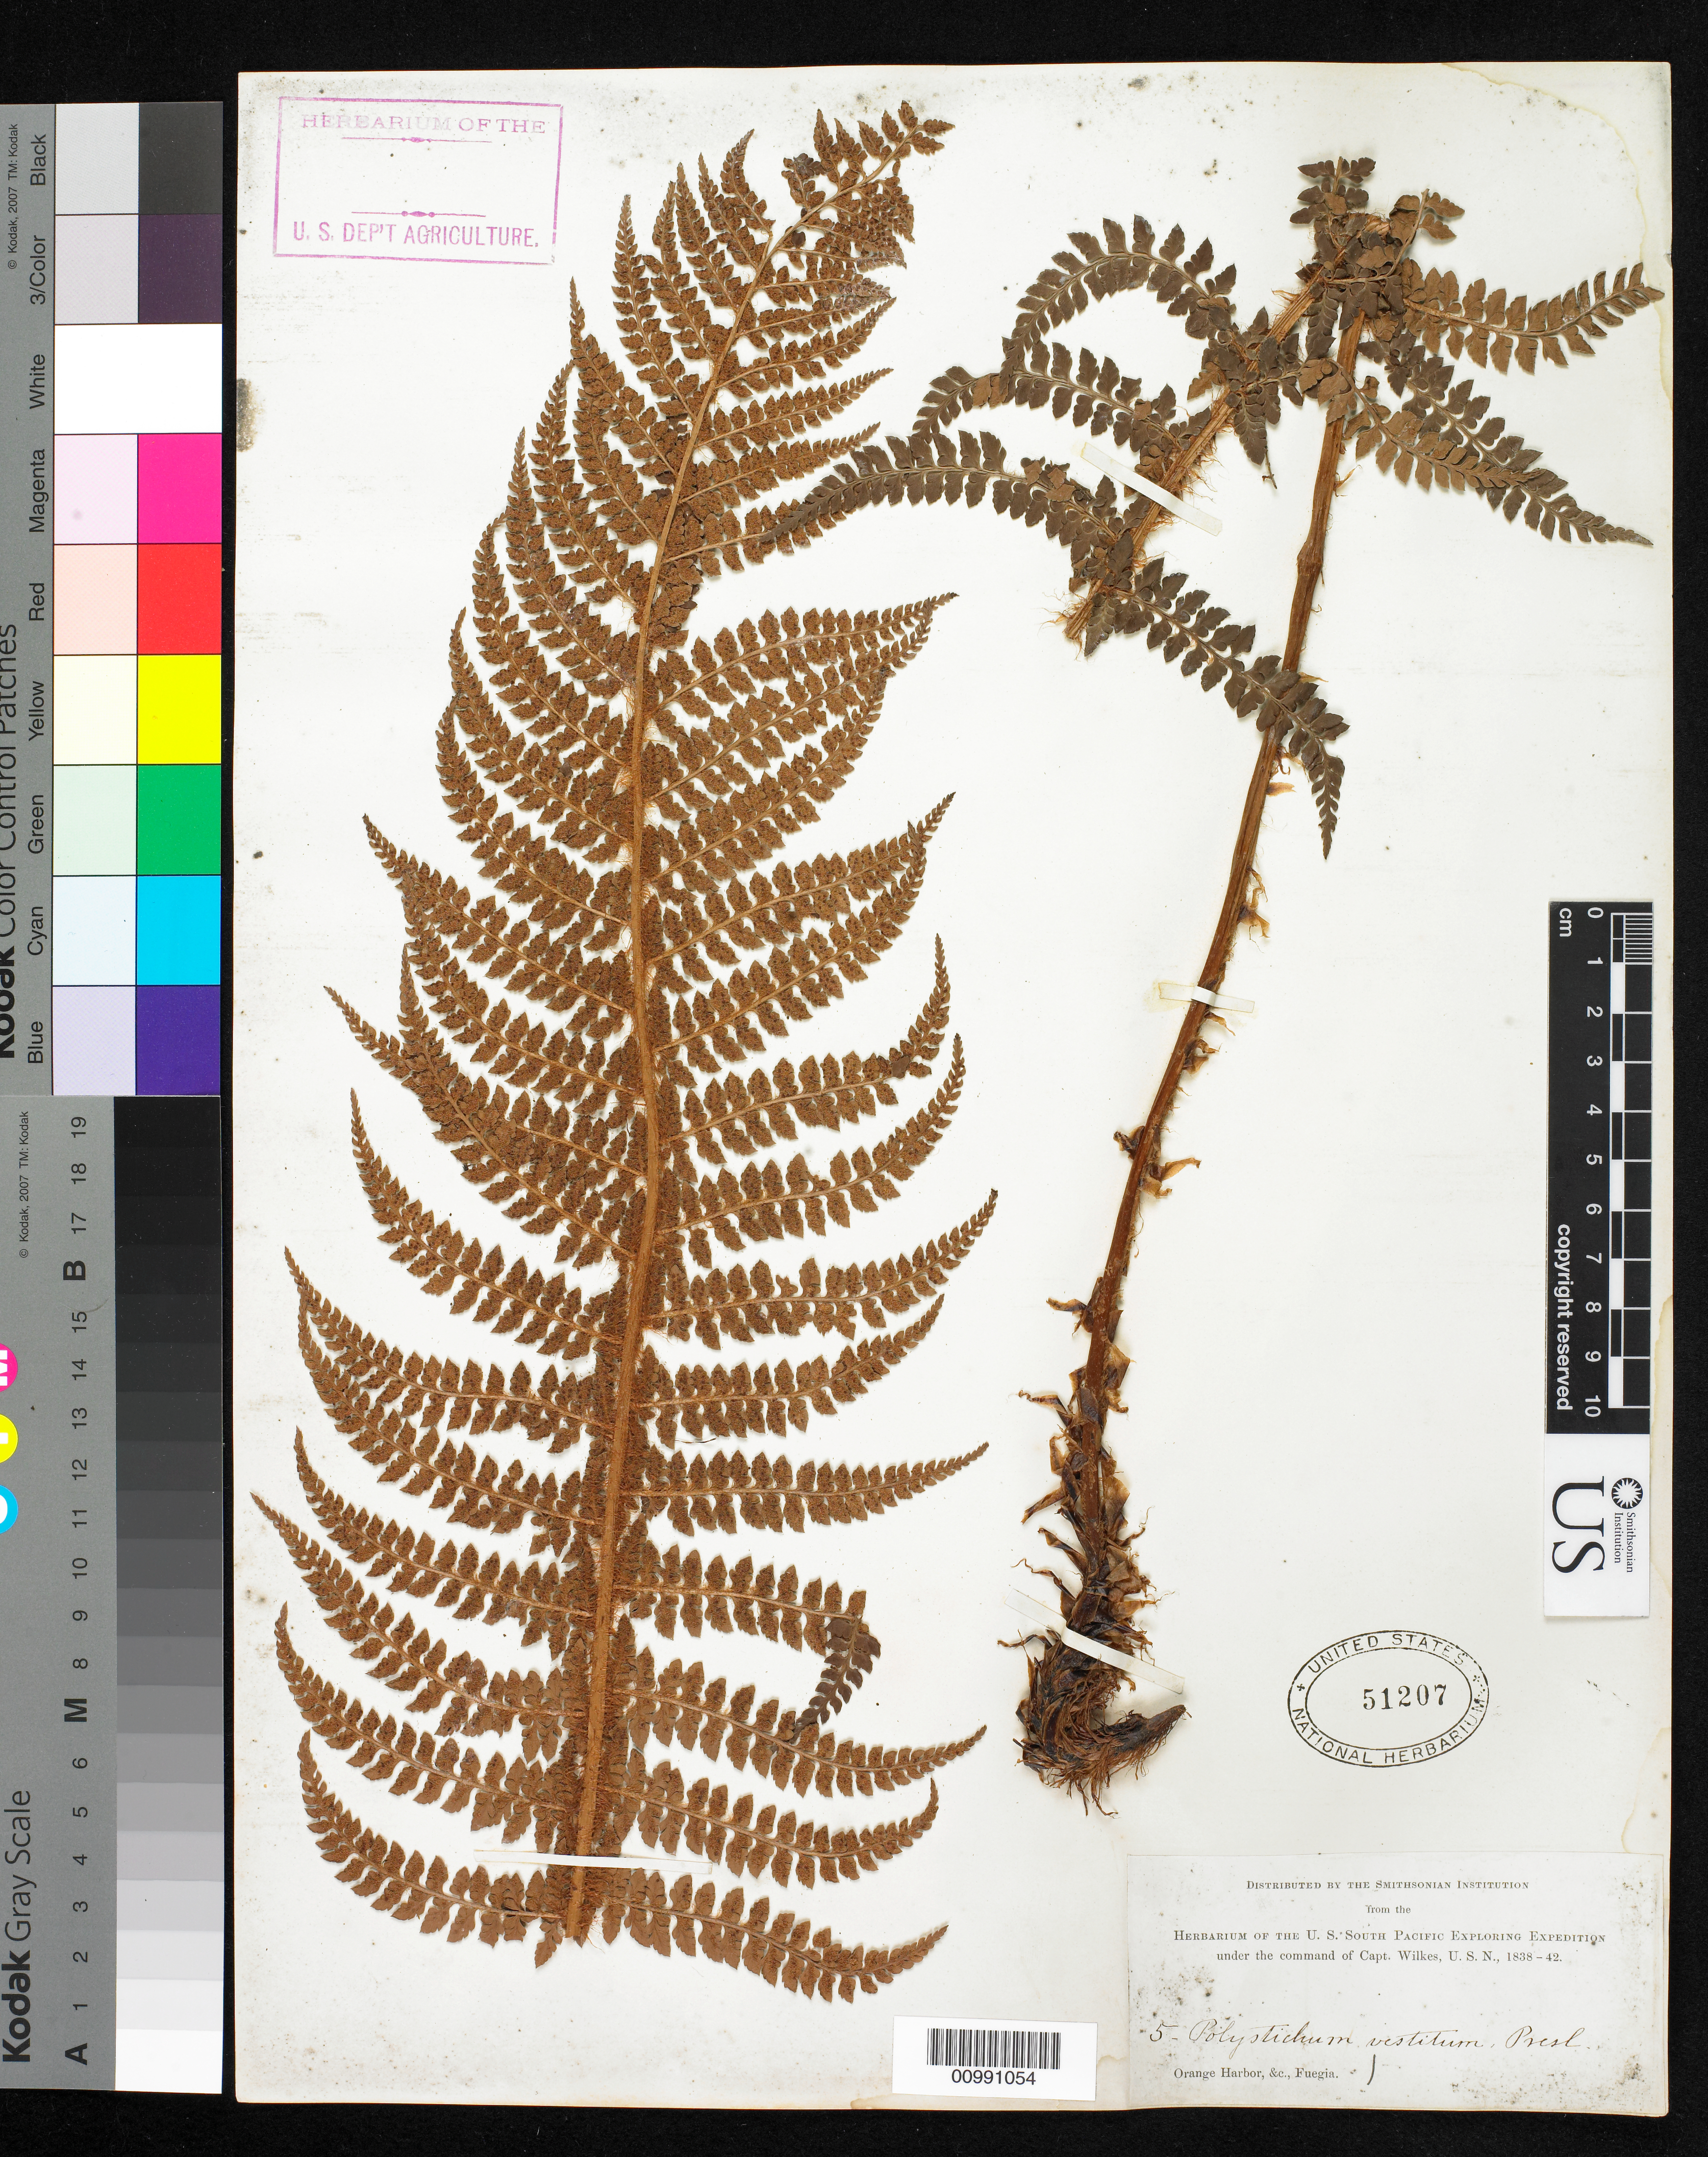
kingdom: Plantae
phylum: Tracheophyta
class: Polypodiopsida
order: Polypodiales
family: Dryopteridaceae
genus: Polystichum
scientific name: Polystichum vestitum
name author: (Sw.) C. Presl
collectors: Wilkes Explor. Exped.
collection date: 1838/1842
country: Argentina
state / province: Tierra del Fuego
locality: Orange Harbor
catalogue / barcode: US 51207